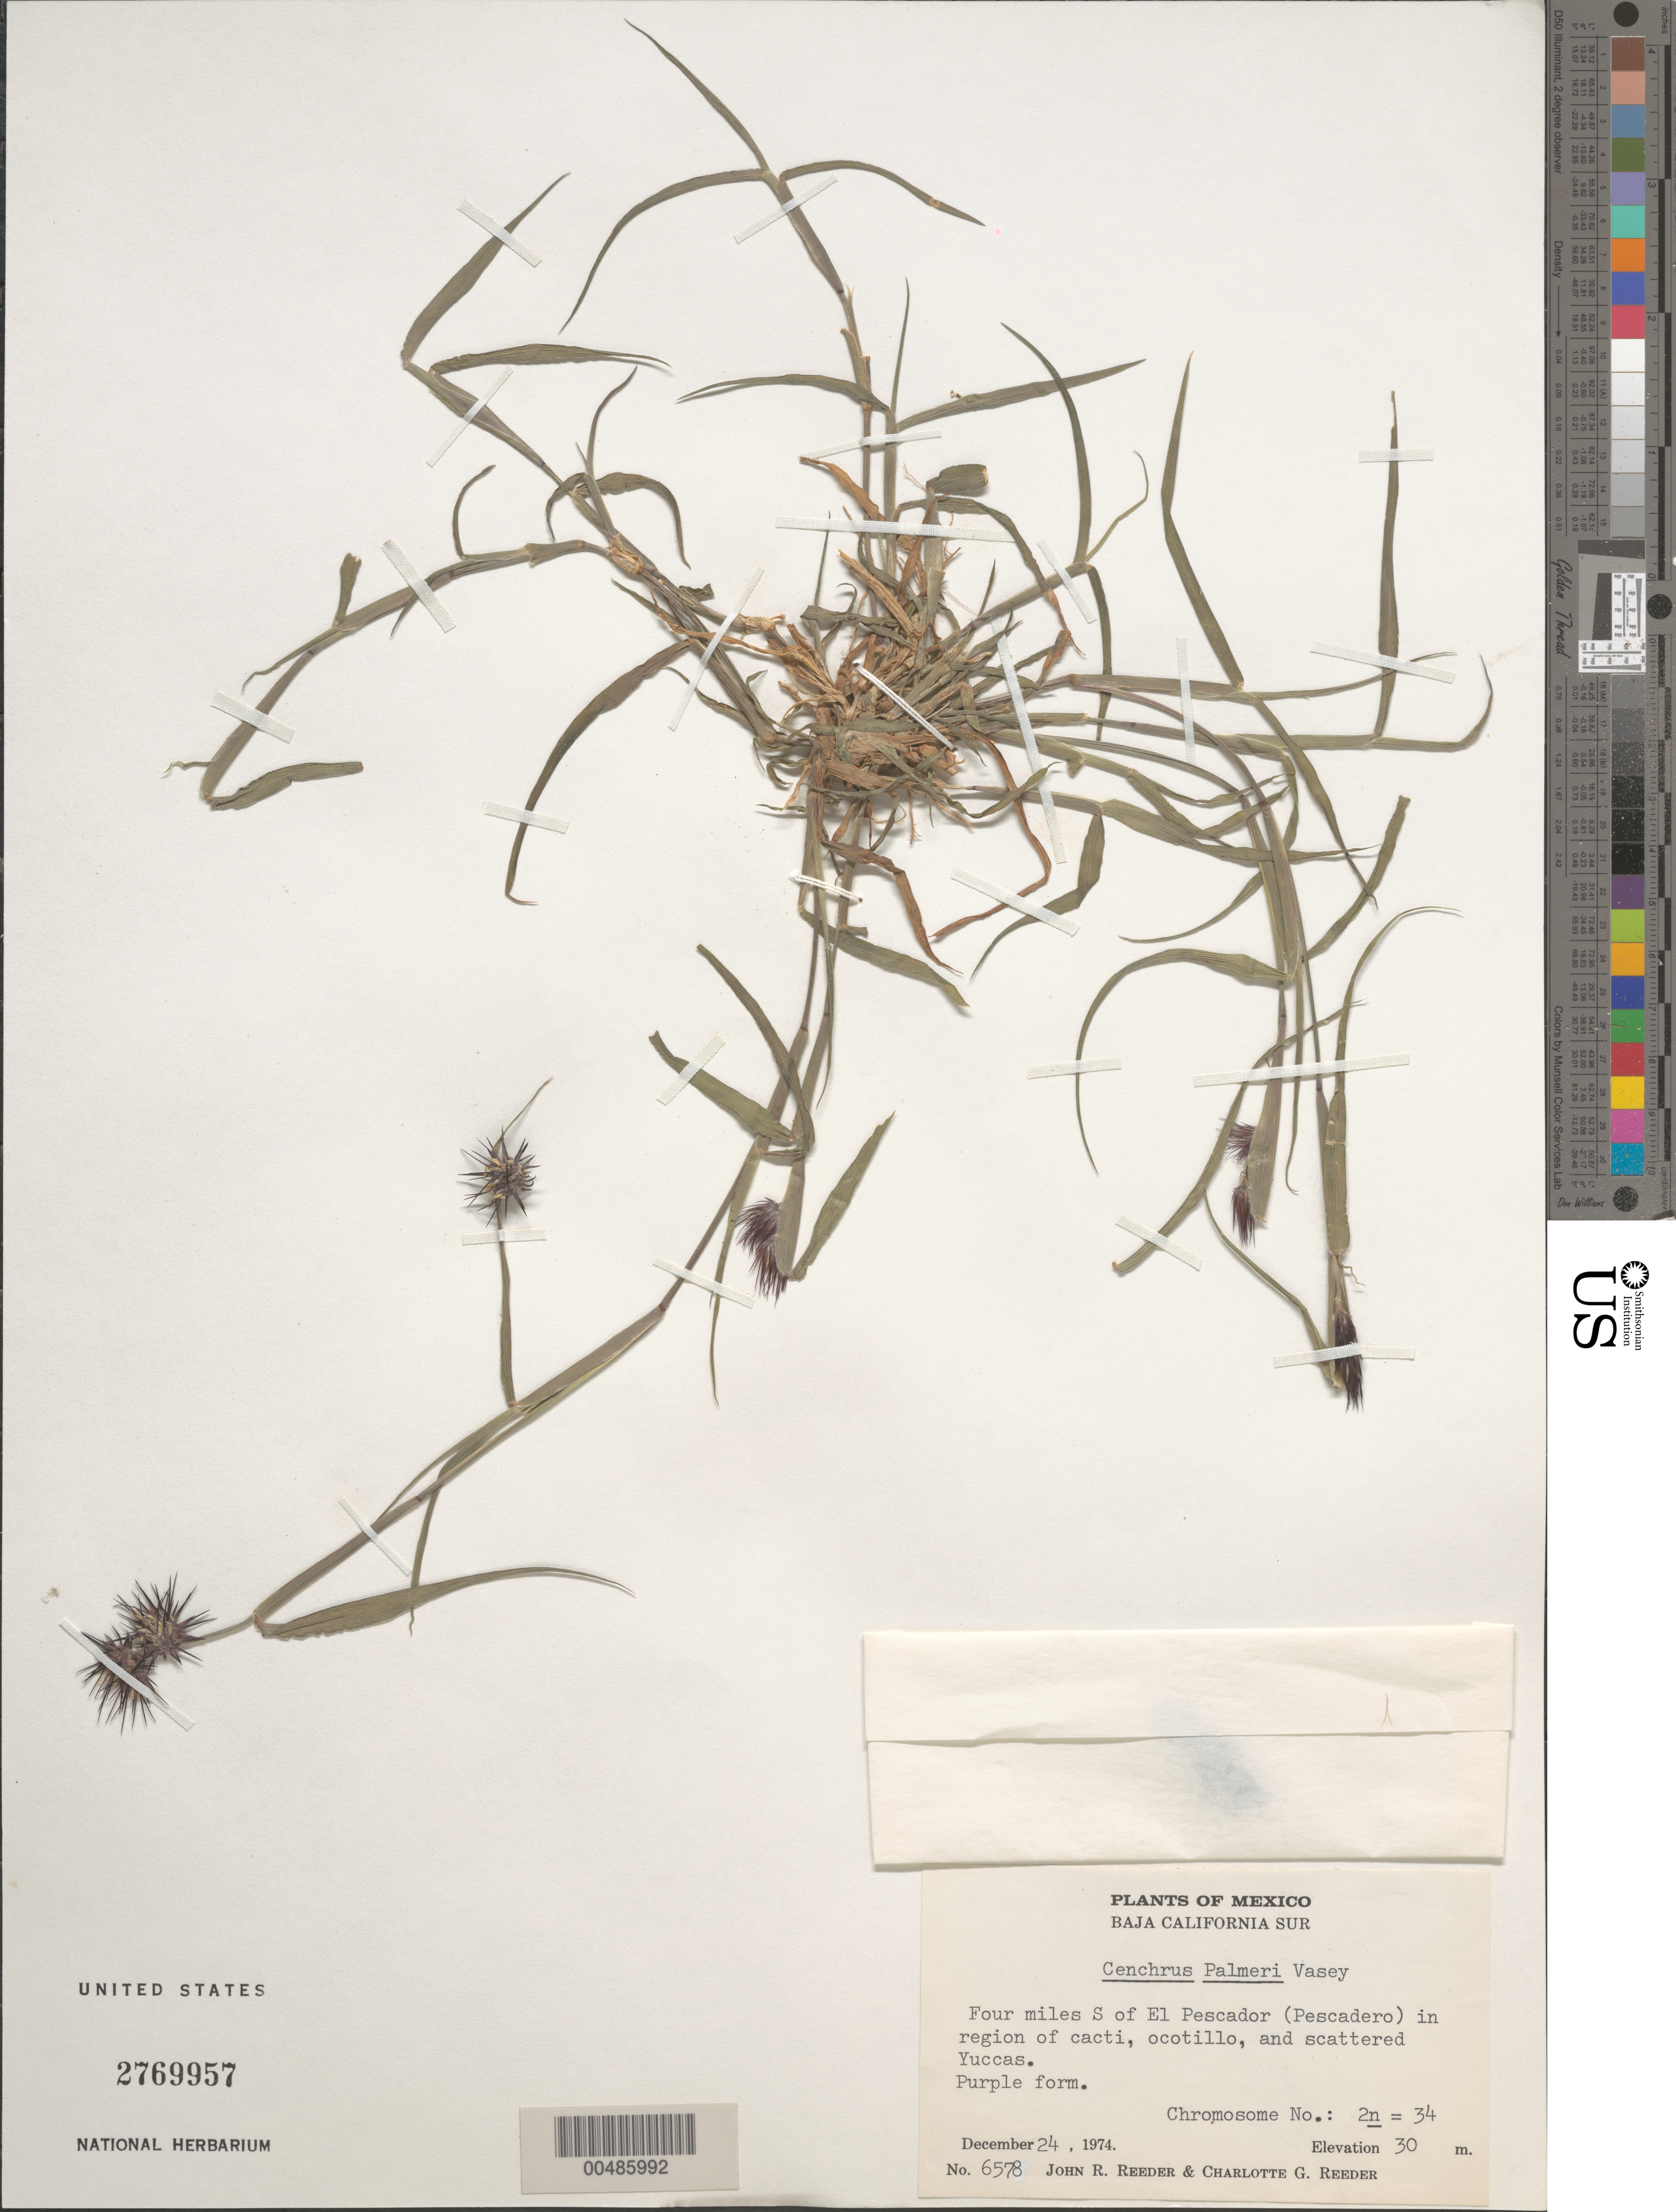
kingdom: Plantae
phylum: Tracheophyta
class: Liliopsida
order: Poales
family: Poaceae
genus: Cenchrus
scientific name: Cenchrus palmeri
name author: Vasey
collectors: J. R. Reeder & C. G. Reeder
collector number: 6578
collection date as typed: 24 Dec 1974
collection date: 1974-12-24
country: Mexico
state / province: Baja California Sur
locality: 4 mi S of El Pescador (Pescadero)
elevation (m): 30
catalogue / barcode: US 2769957